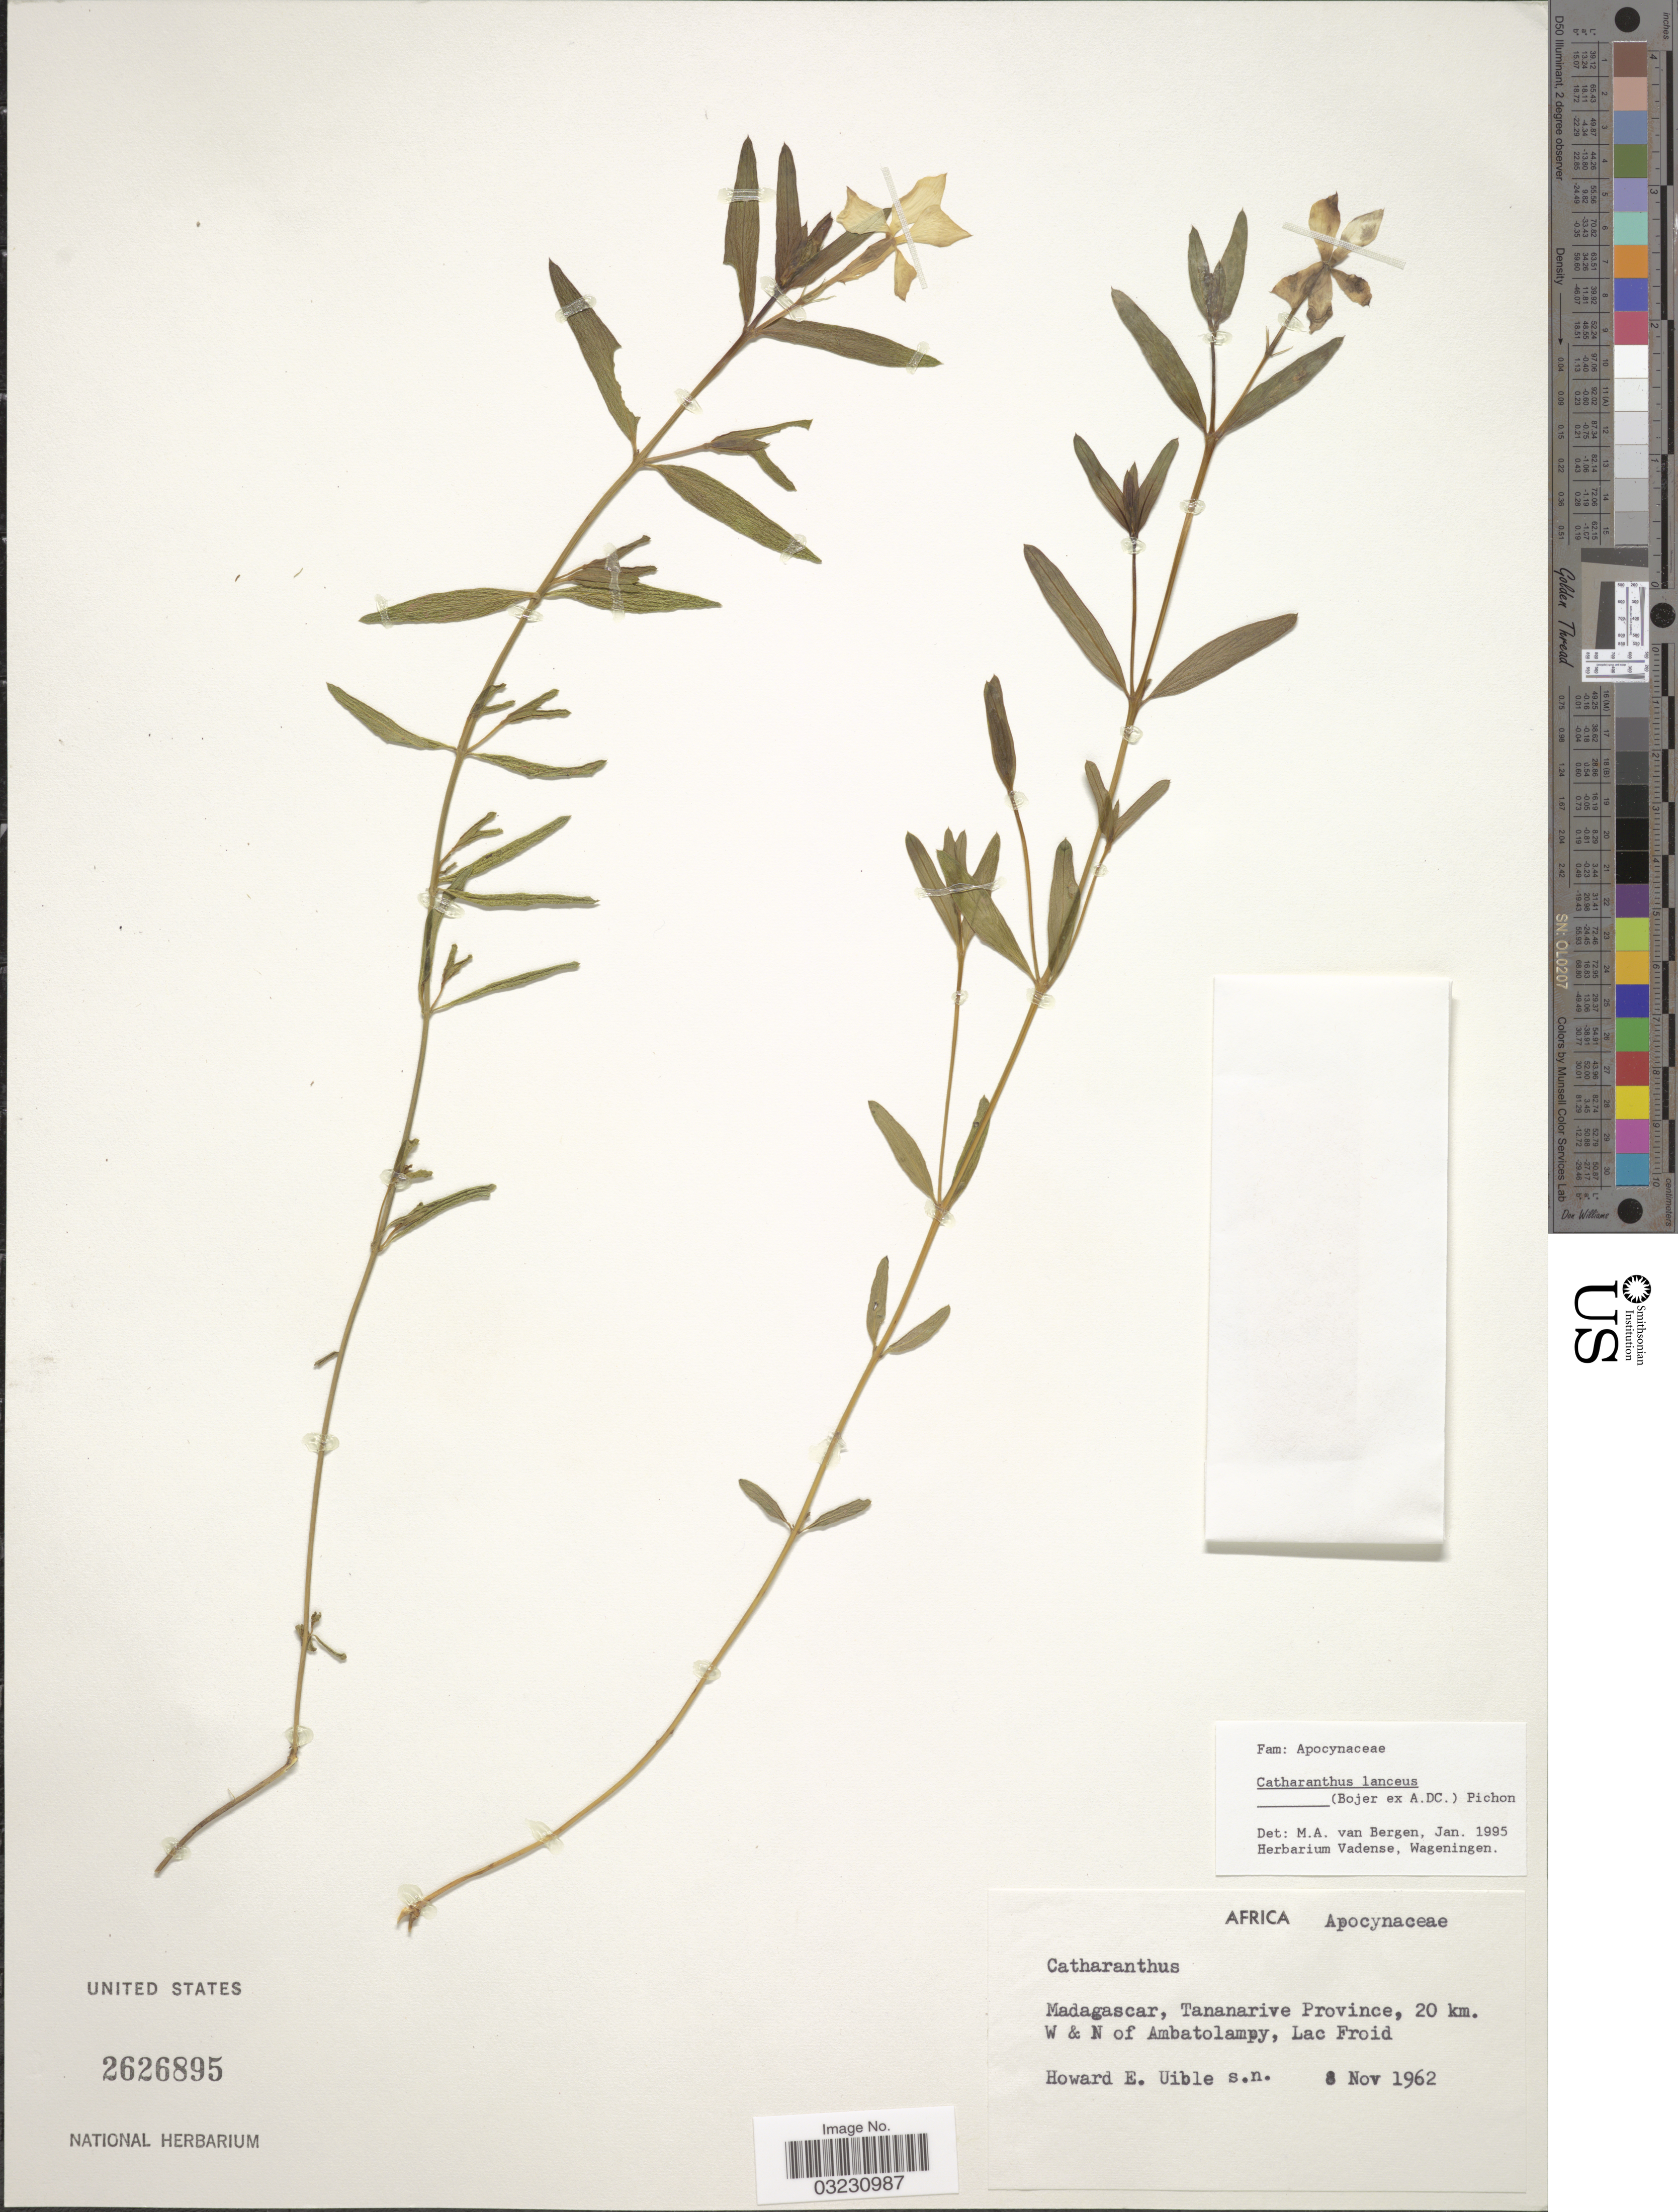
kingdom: Plantae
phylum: Tracheophyta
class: Magnoliopsida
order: Gentianales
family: Apocynaceae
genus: Catharanthus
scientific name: Catharanthus lanceus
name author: (Bojer ex A. DC.) Pichon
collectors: H. Uible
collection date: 1962-11-08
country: Madagascar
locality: Tananarive Province, 20 km W & N of Ambatolampy, Lac Froid.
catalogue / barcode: US 2626895